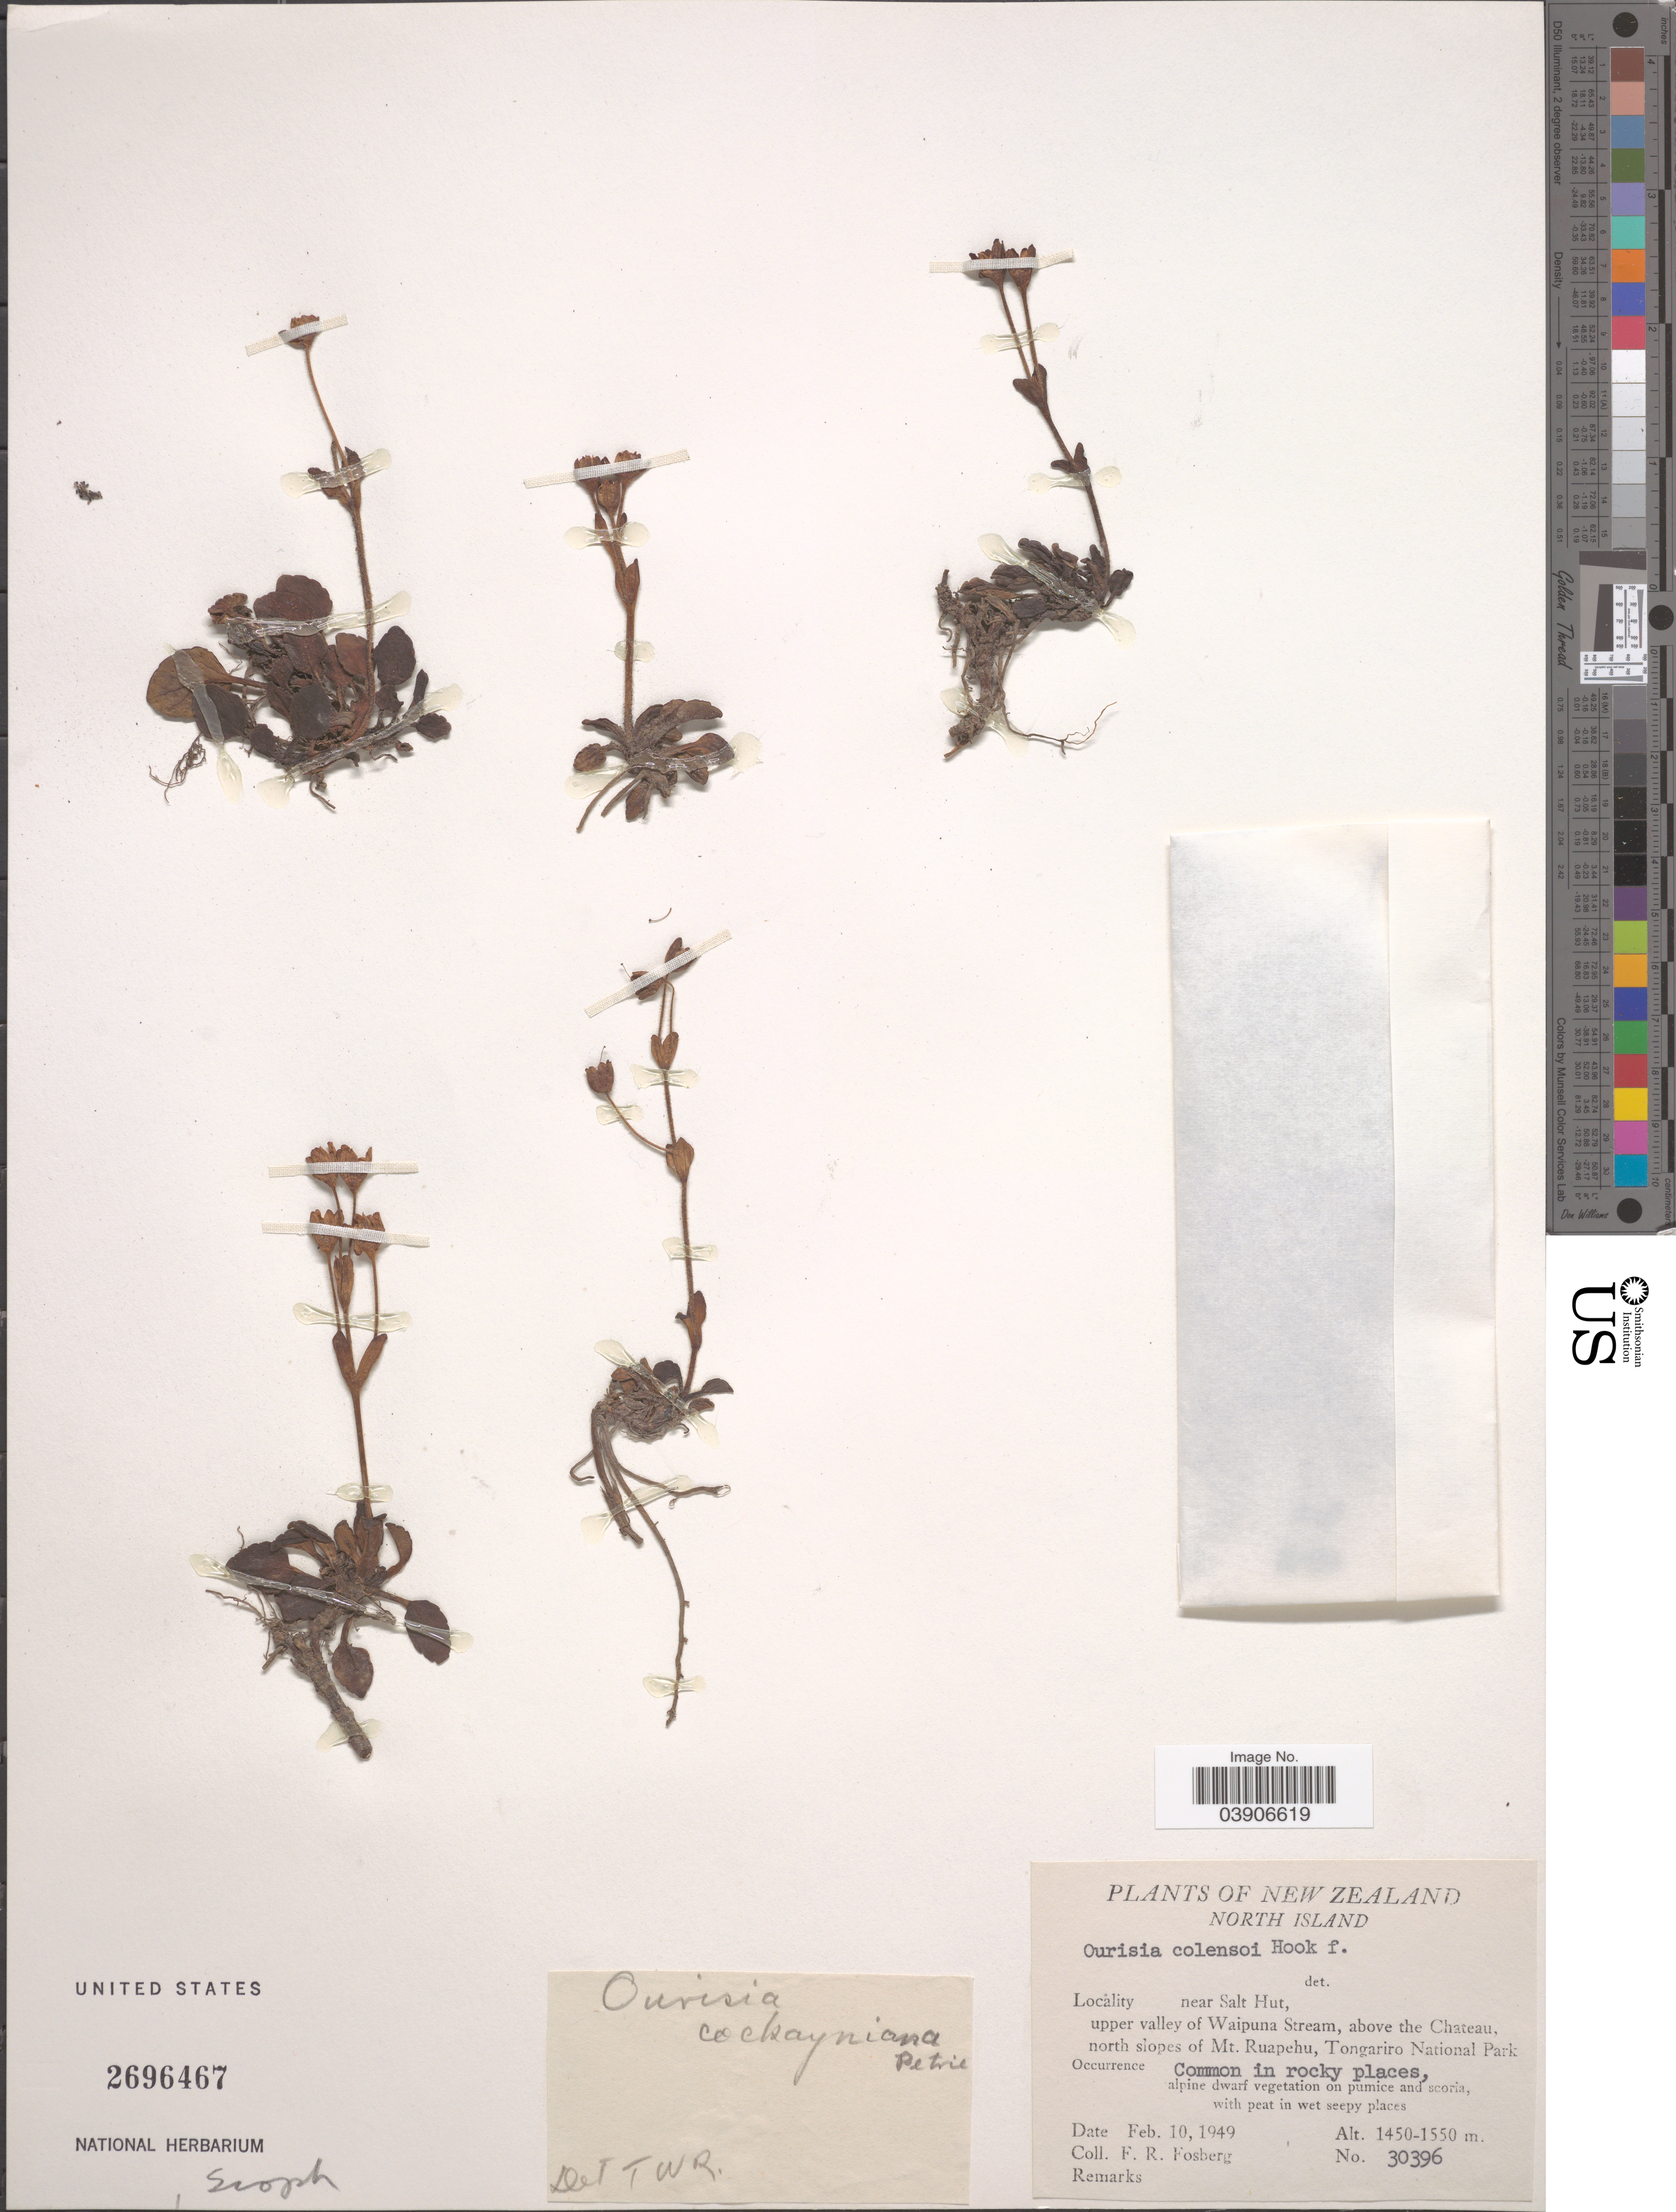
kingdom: Plantae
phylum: Tracheophyta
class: Magnoliopsida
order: Lamiales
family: Plantaginaceae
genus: Ourisia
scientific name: Ourisia colensoi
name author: Hook. f.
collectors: F. R. Fosberg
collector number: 30396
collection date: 1949-02-10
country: New Zealand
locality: North Island. Near Salt Hut, upper valley of Waipuna Stream, above the Chateau, north slopes of Mt. Ruapehu, Tongariro National Park.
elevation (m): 1450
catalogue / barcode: US 2696467